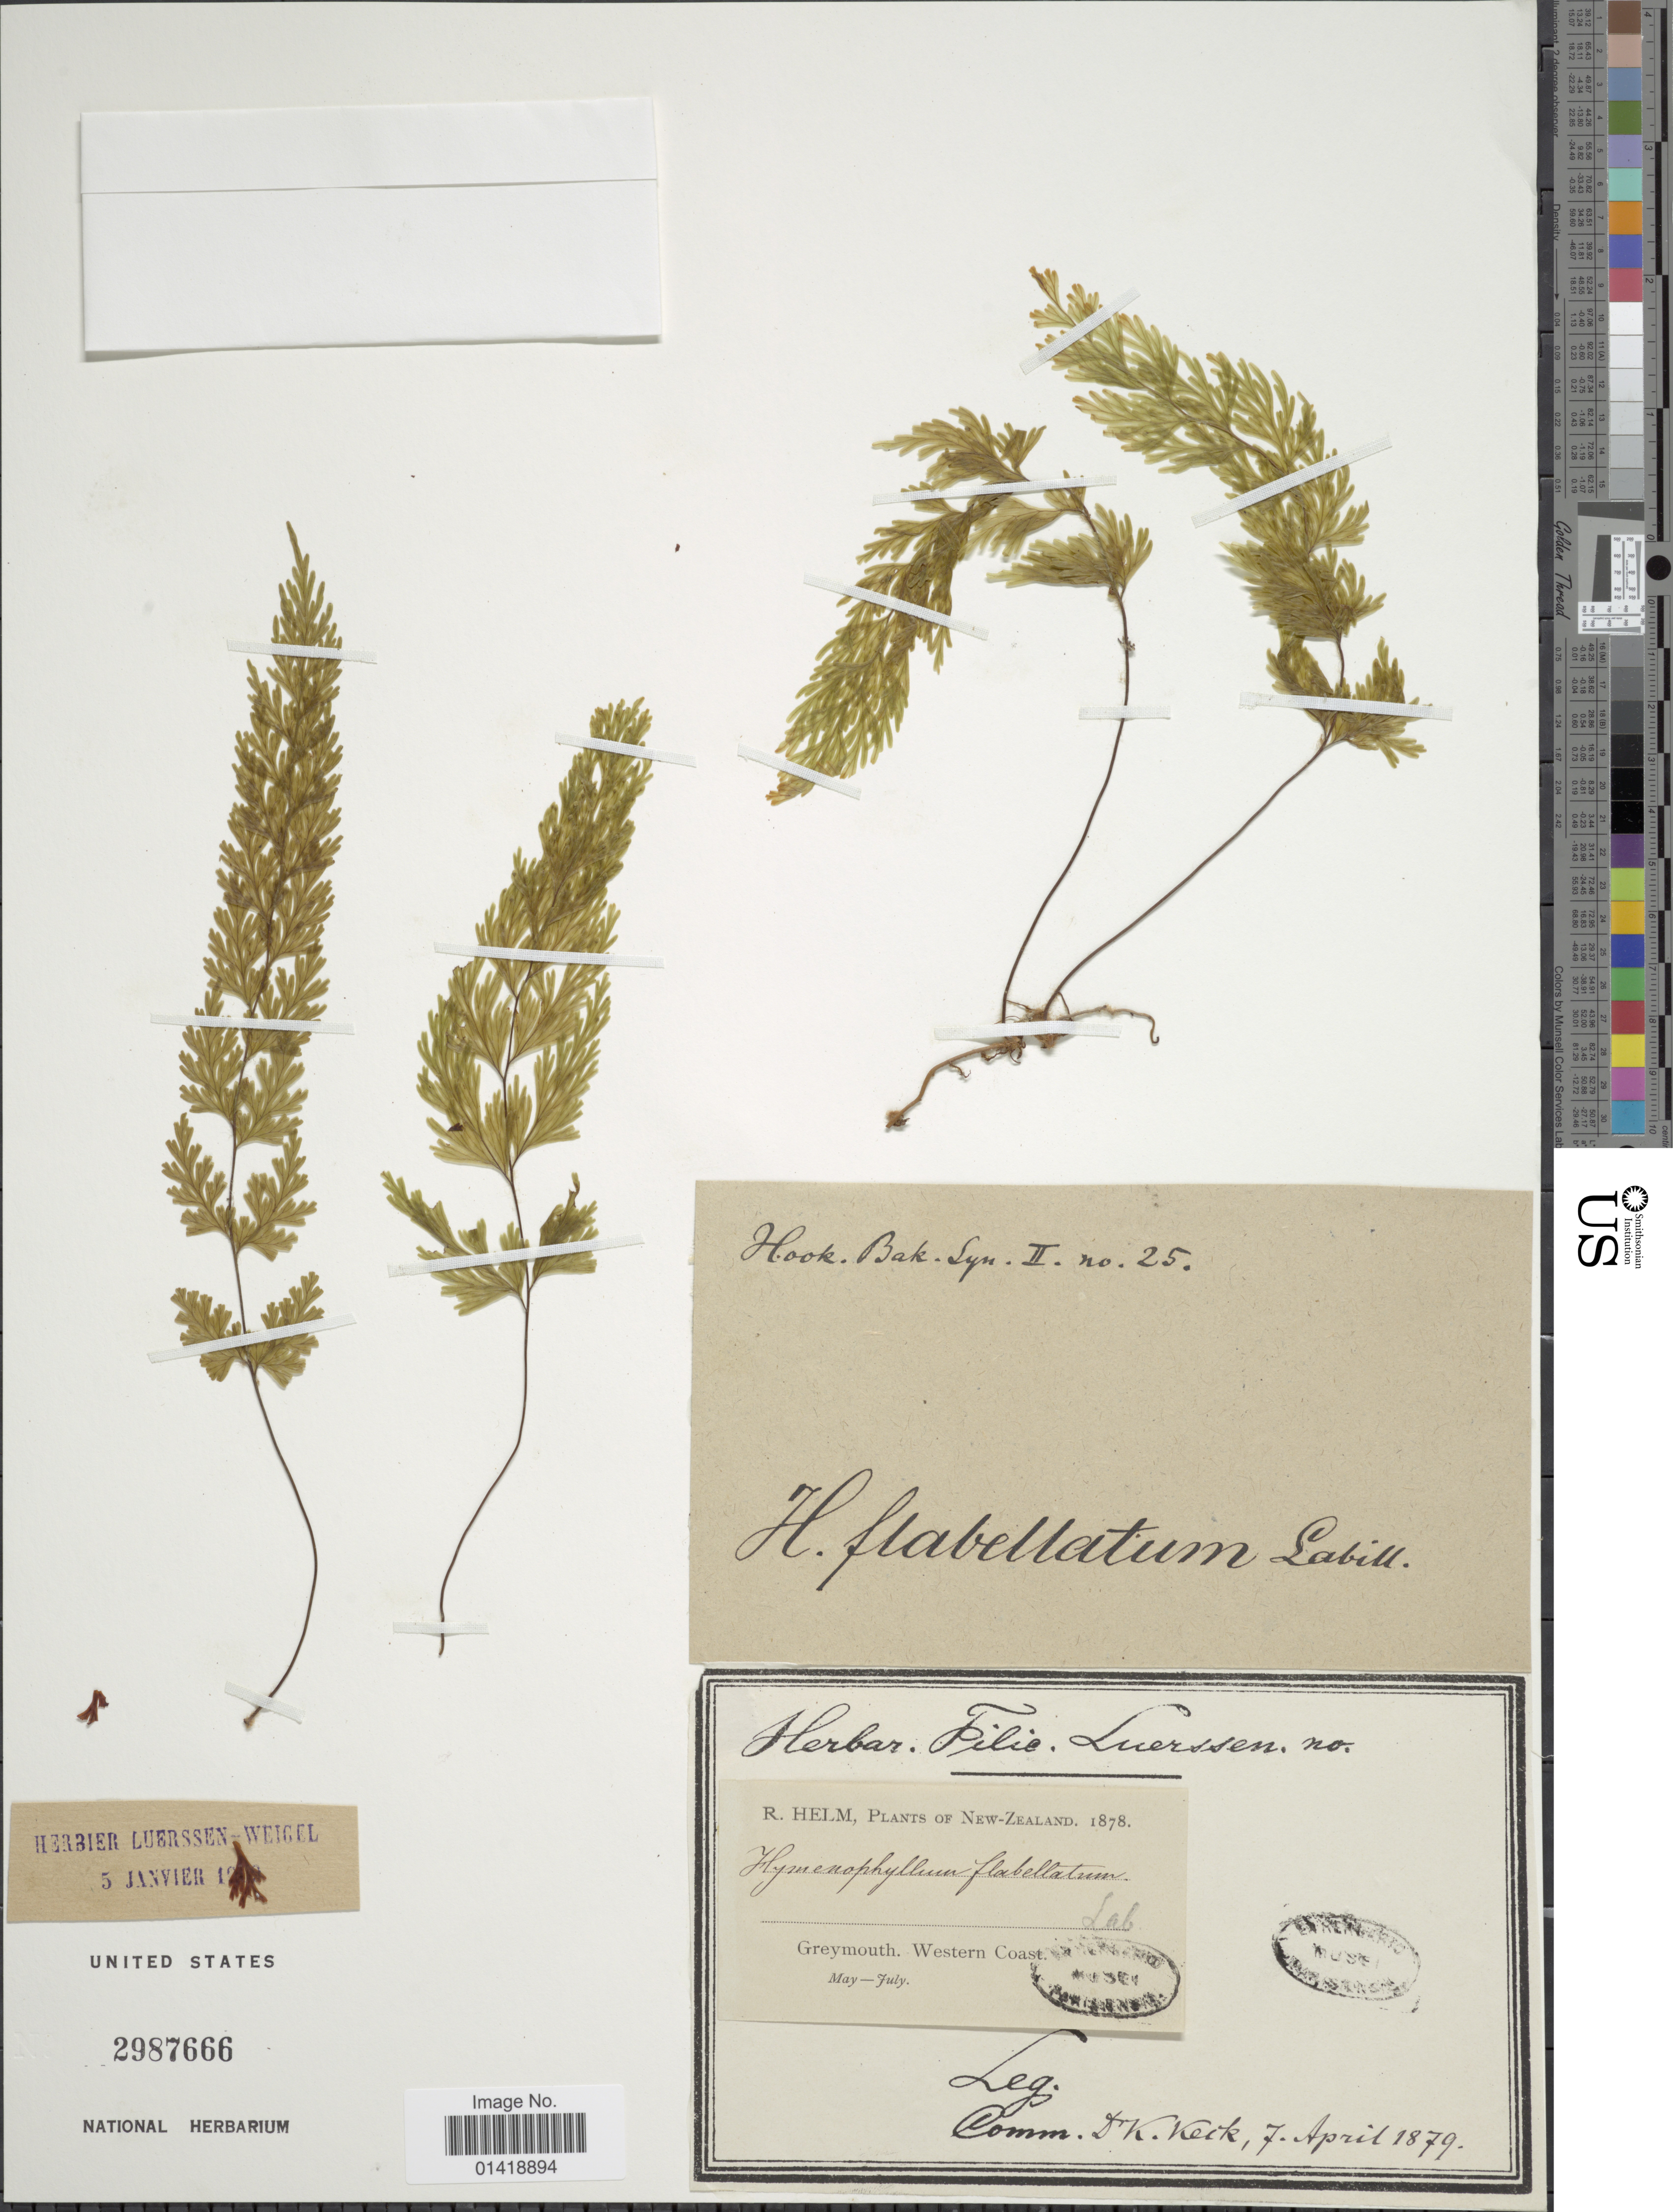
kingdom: Plantae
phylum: Tracheophyta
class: Polypodiopsida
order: Hymenophyllales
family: Hymenophyllaceae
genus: Hymenophyllum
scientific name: Hymenophyllum flabellatum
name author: Labill.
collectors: R. Helm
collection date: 1878-05/1878-07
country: New Zealand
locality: Greymouth, Western Coast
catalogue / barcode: US 2987666